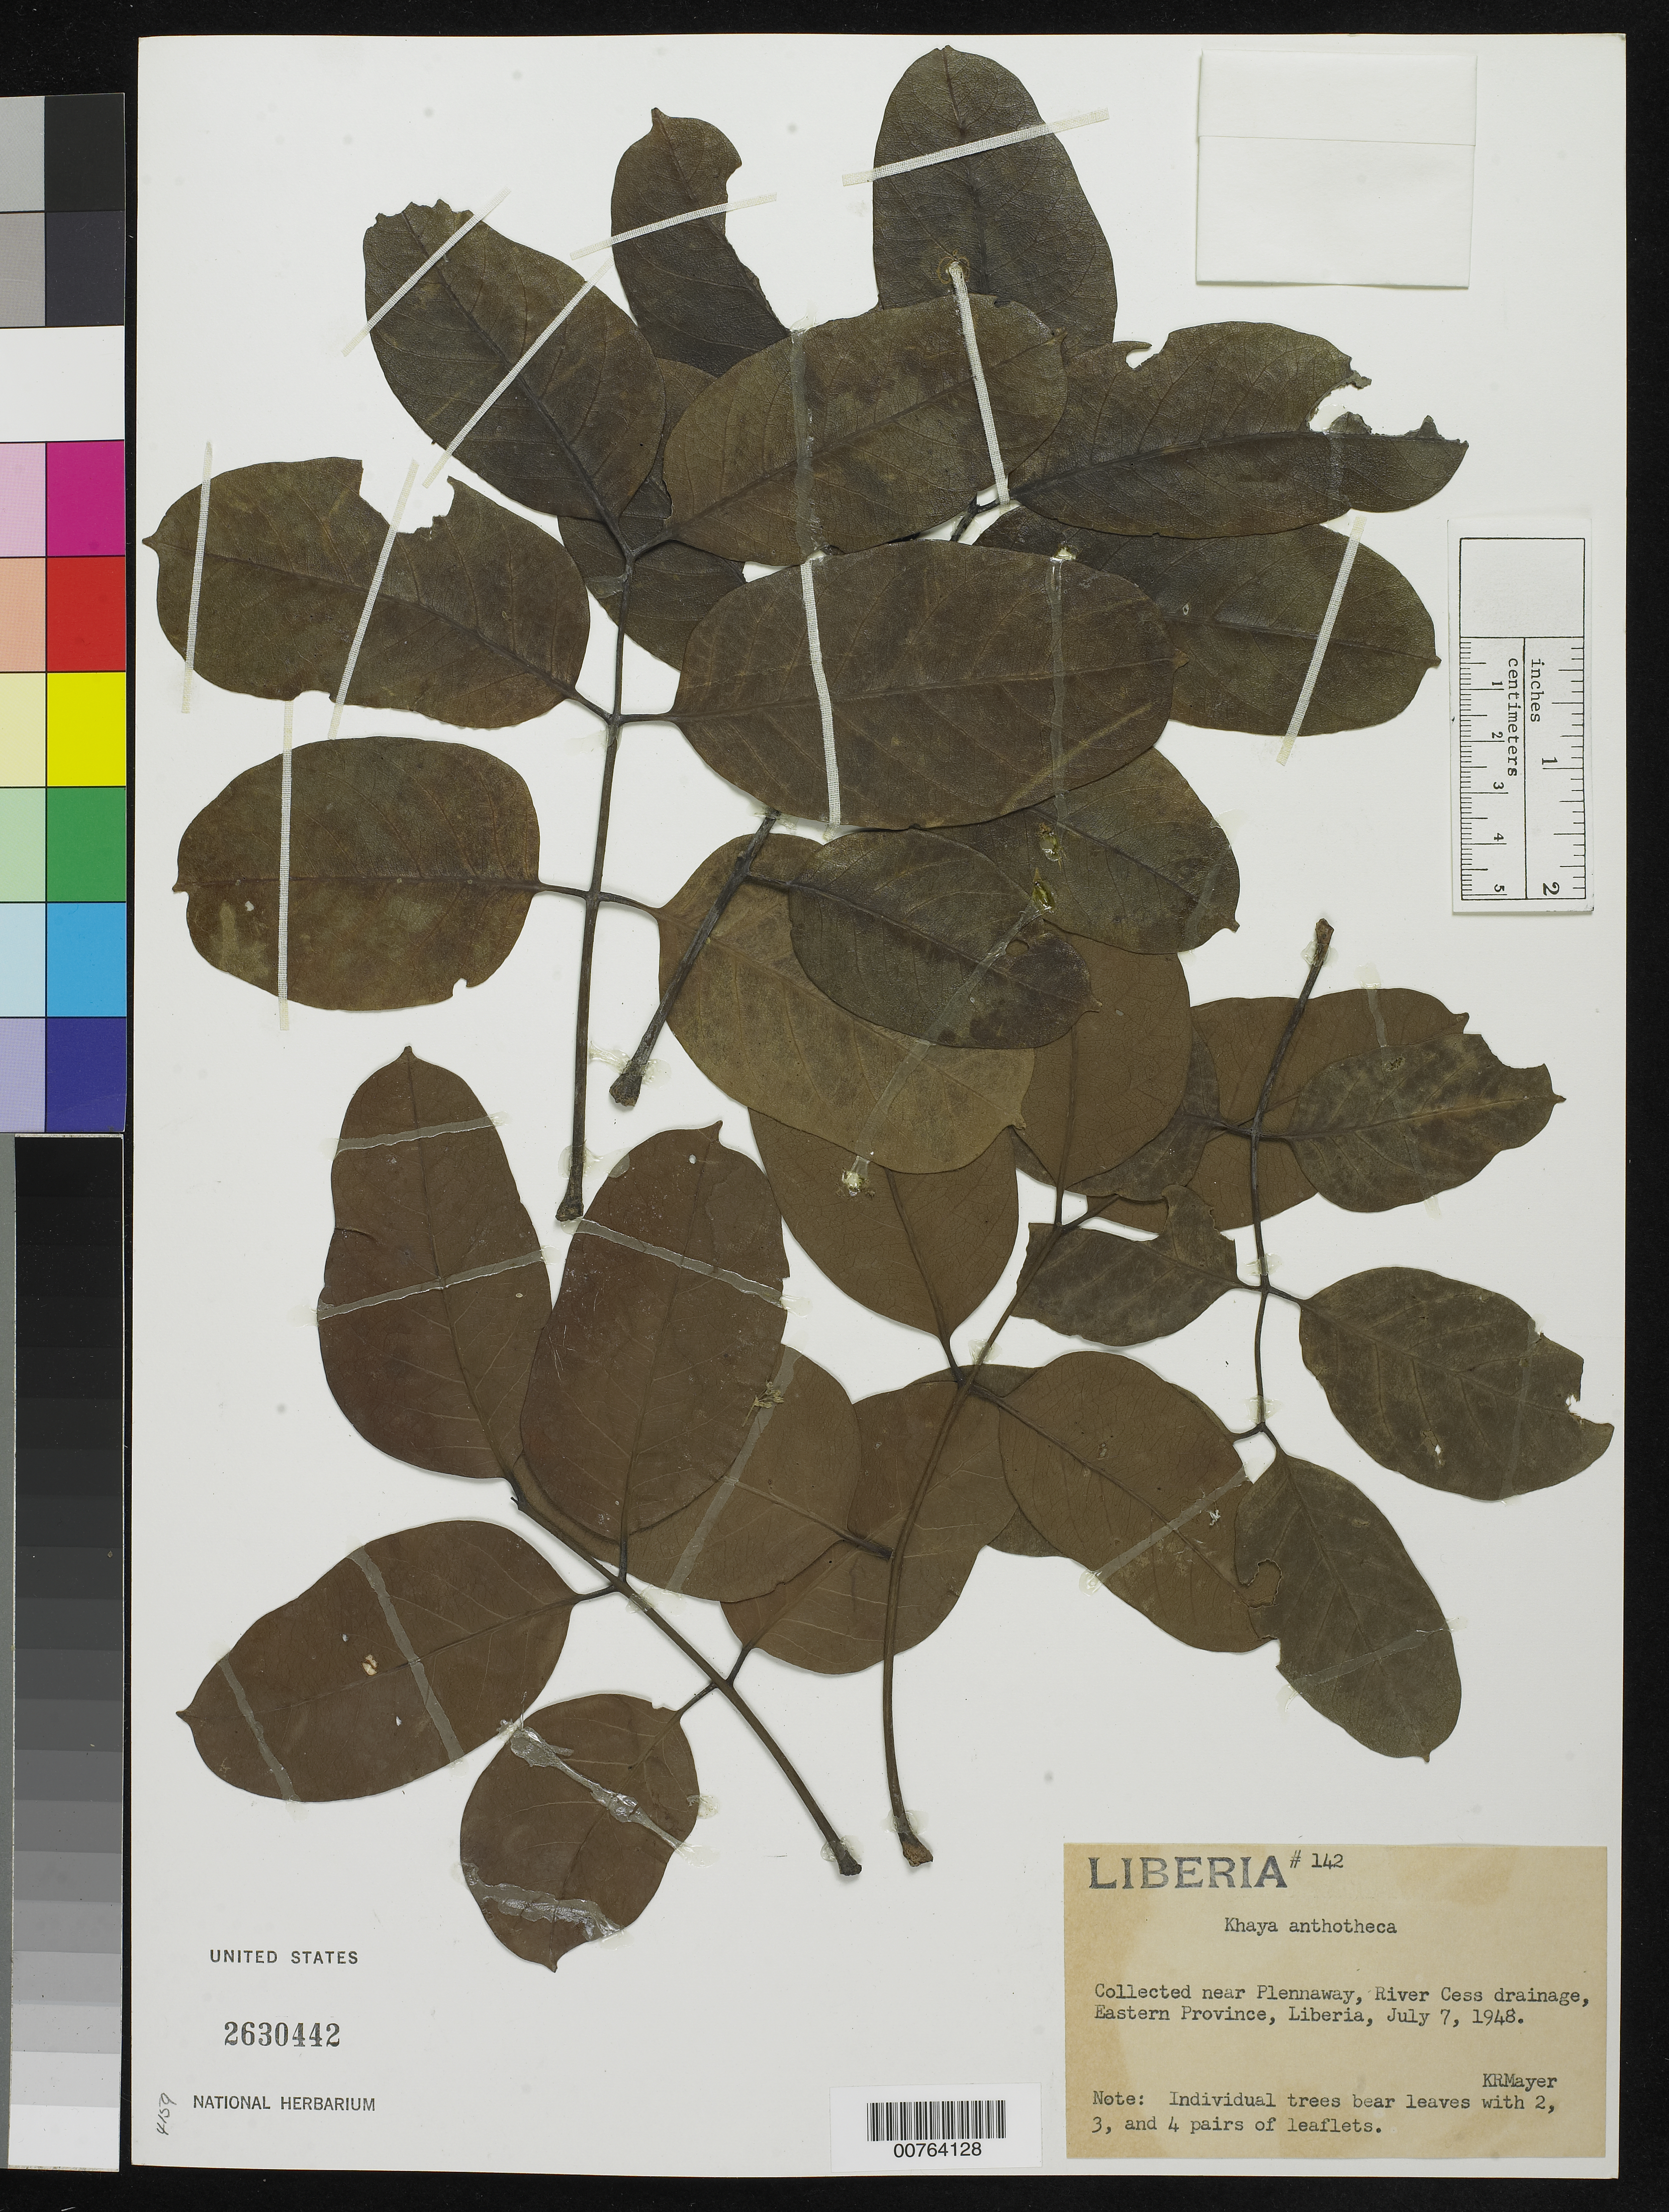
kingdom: Plantae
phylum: Tracheophyta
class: Magnoliopsida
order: Sapindales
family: Meliaceae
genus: Khaya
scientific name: Khaya anthotheca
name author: (Welw.) C. DC.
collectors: K. R. Mayer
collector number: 142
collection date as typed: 7 Jul 1948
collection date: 1948-07-07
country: Liberia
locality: Eastern Province: River Cess drainage, near Plennaway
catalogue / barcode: US 2630442